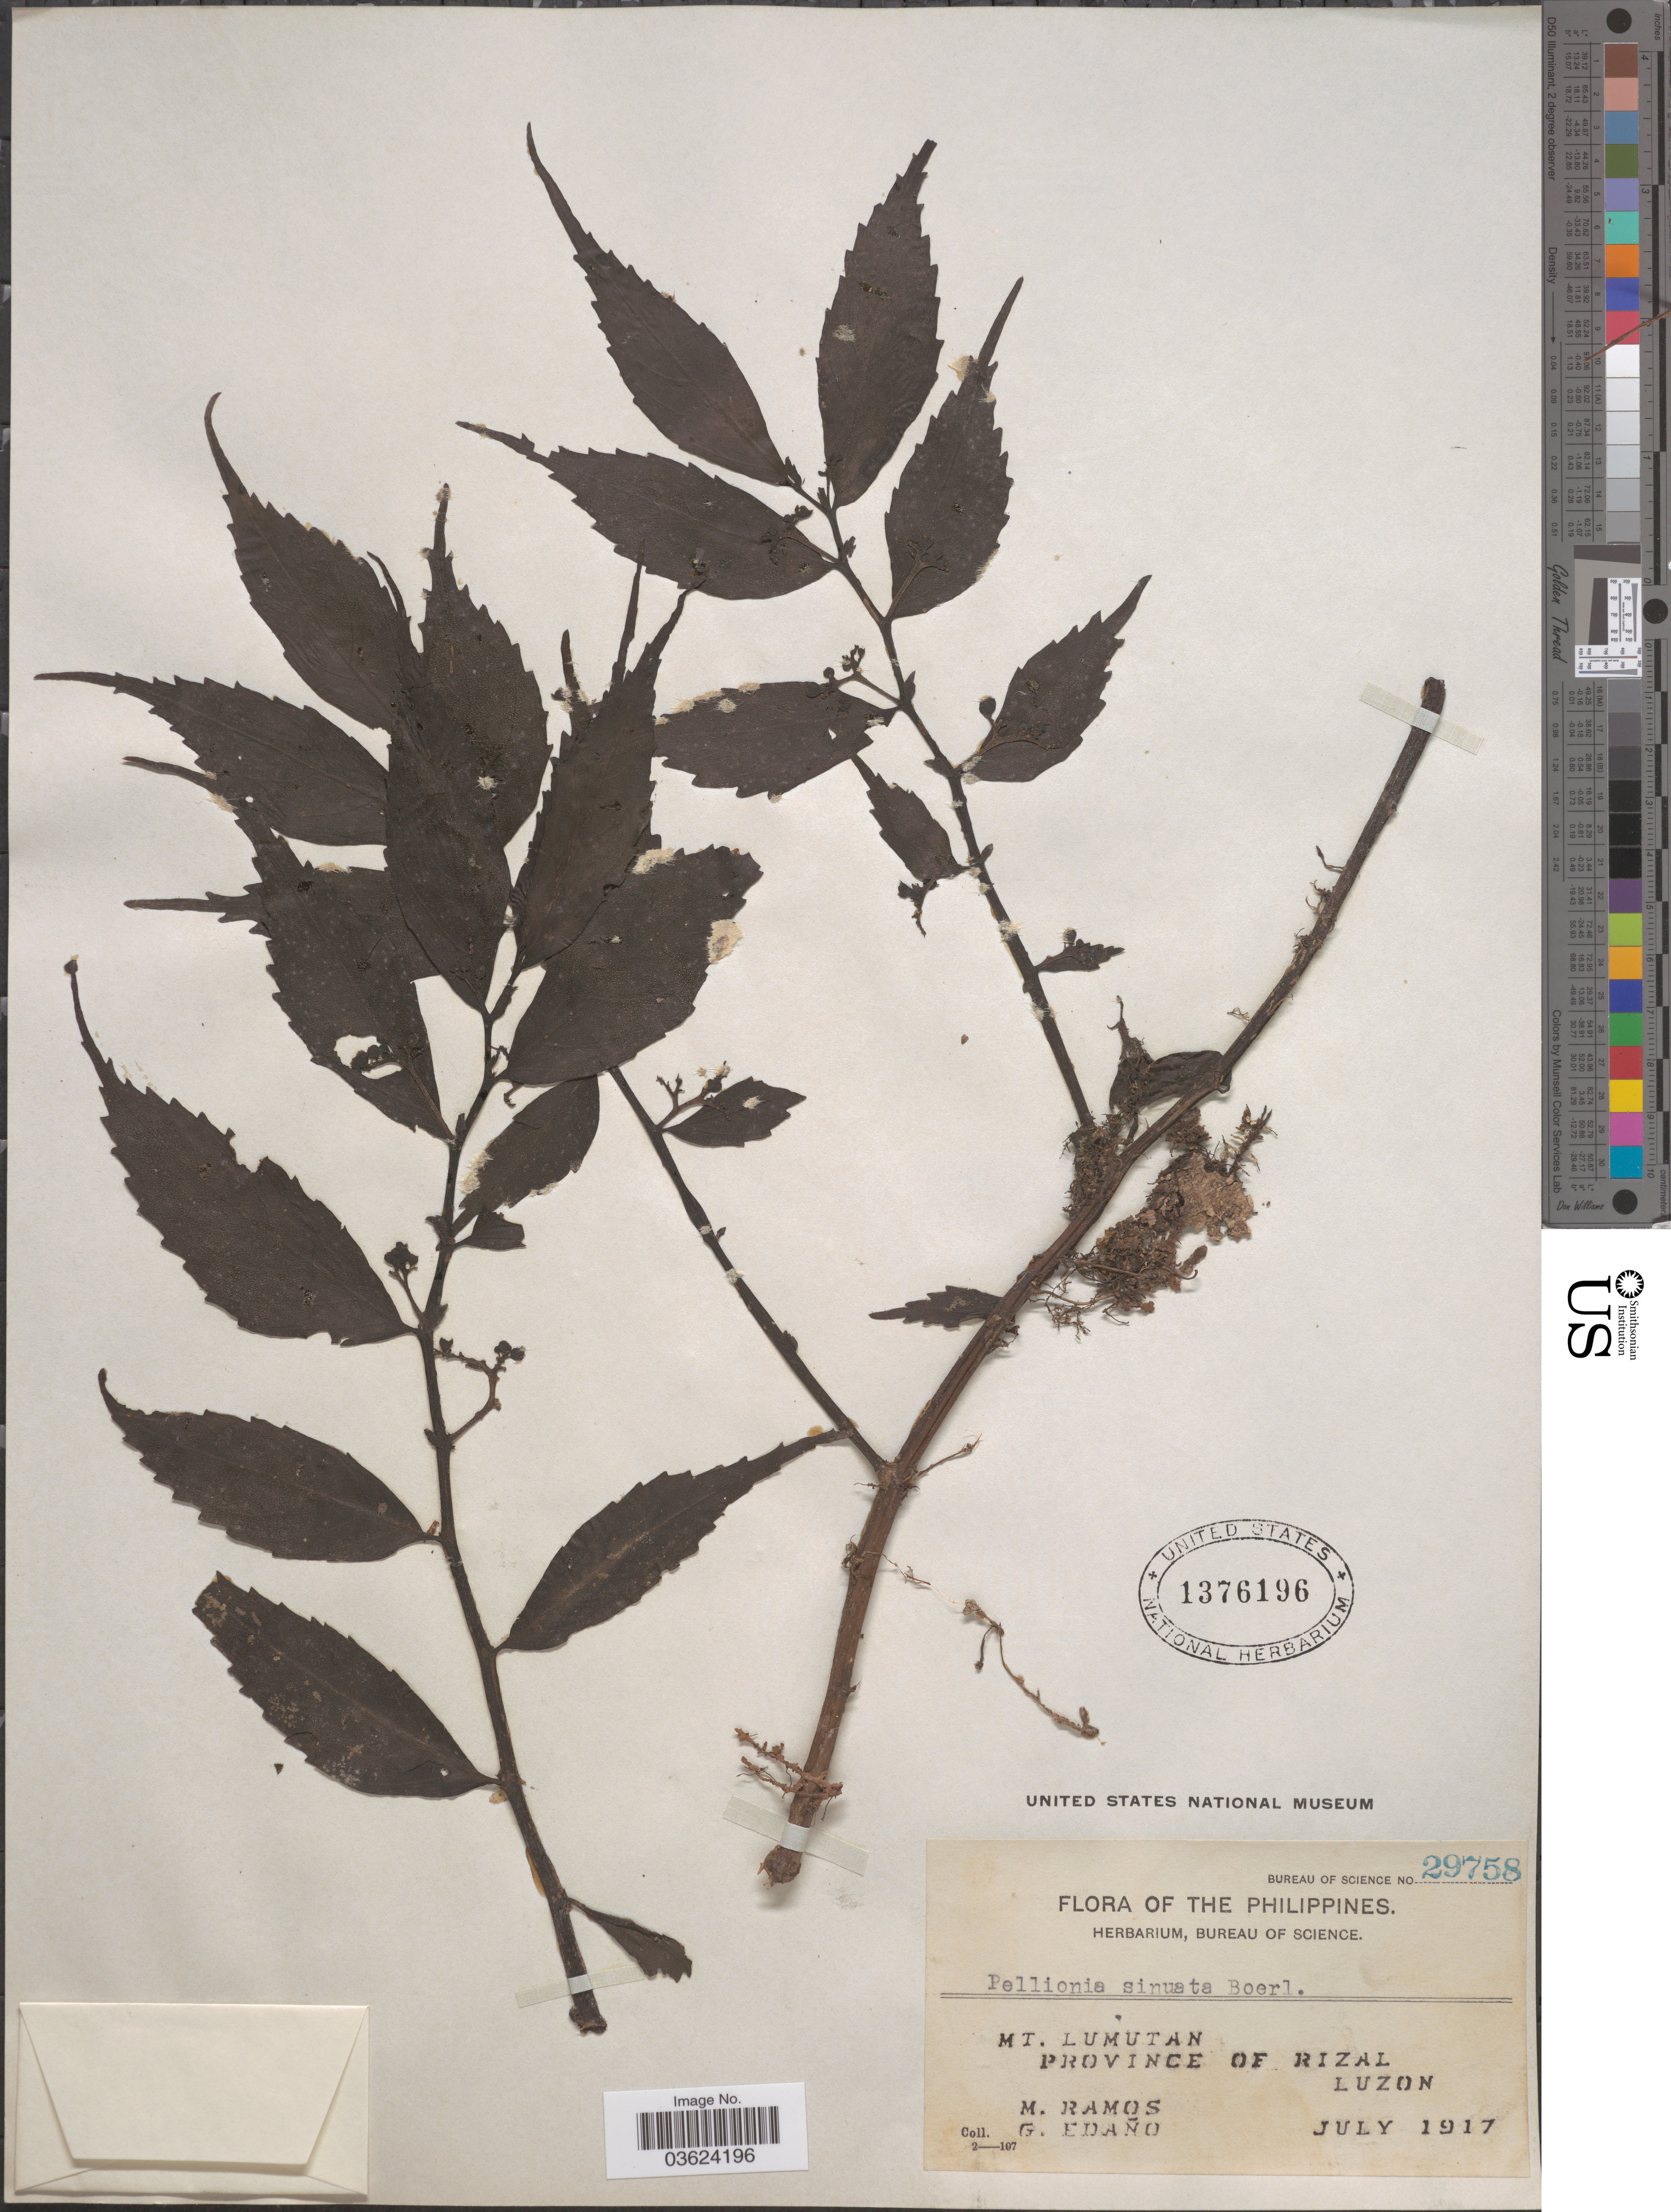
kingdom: Plantae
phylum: Tracheophyta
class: Magnoliopsida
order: Rosales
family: Urticaceae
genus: Elatostema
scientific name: Elatostema sinuatum var. sinuatum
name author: (Blume) Hassk.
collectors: M. Ramos & G. Edaño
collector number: Bureau of Science 29758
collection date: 1917-07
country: Philippines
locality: Mt. Lumutan. Province of Rizal. Luzon.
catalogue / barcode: US 1376196